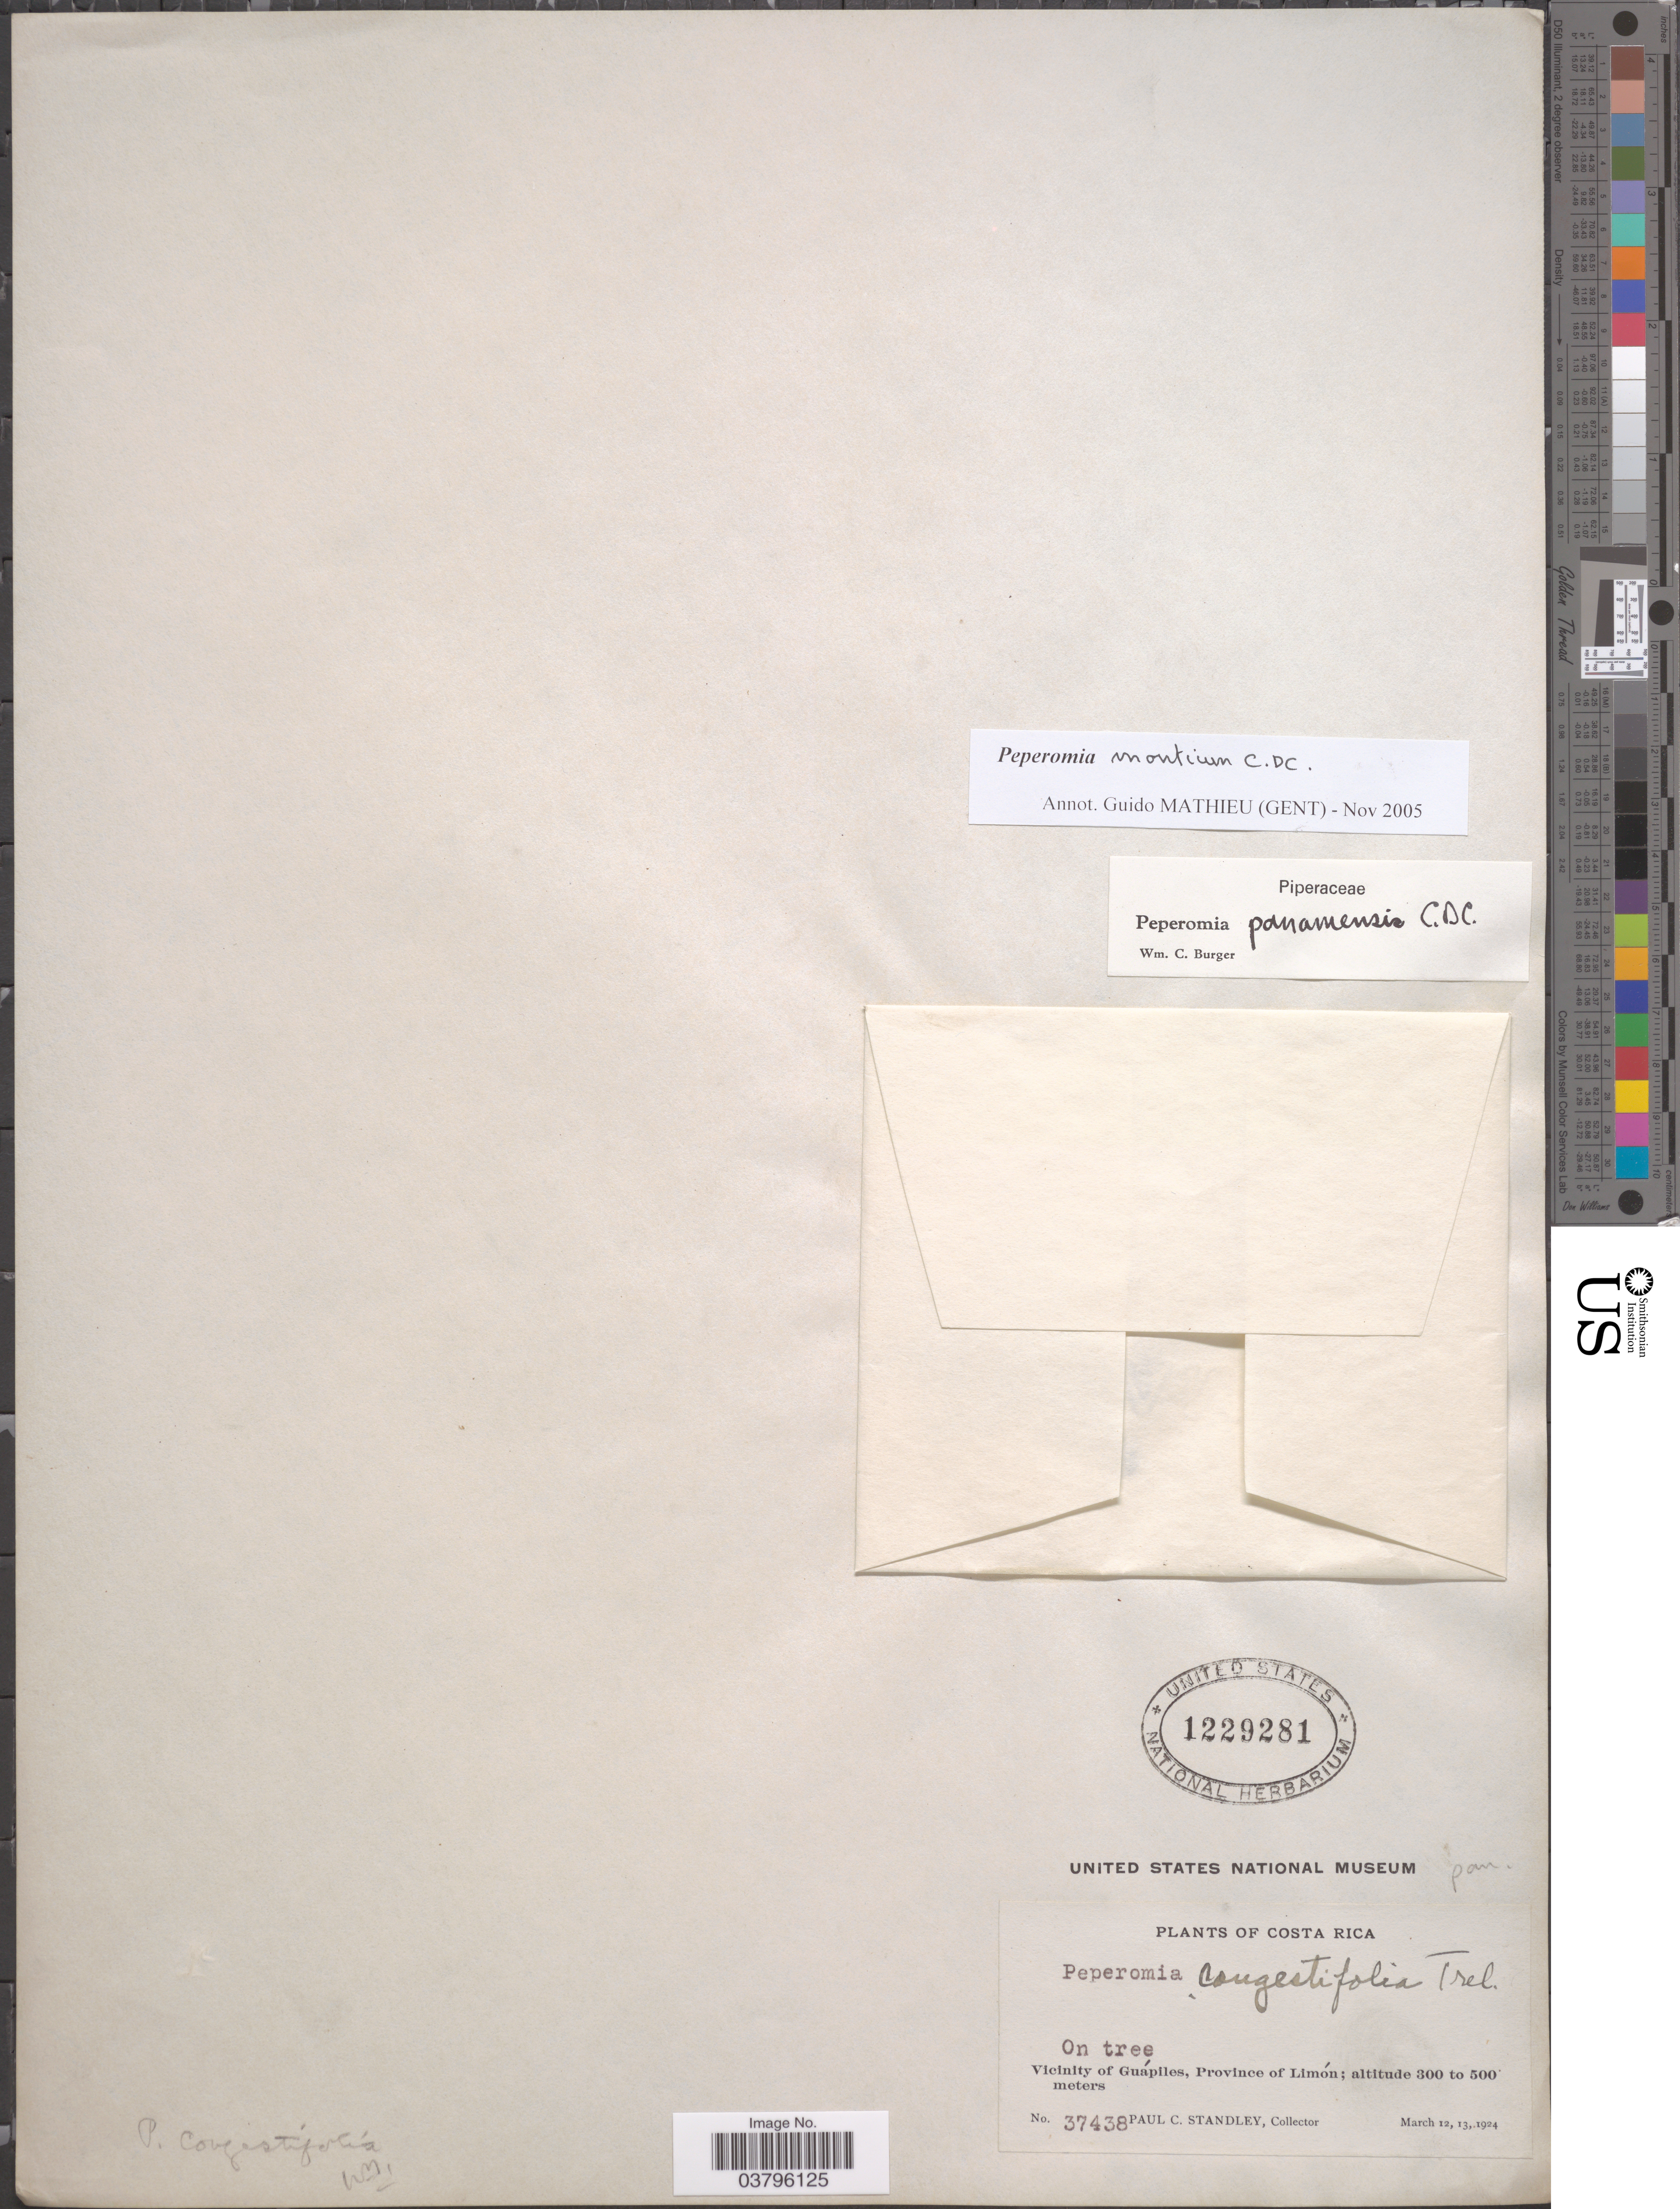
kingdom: Plantae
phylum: Tracheophyta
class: Magnoliopsida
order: Piperales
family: Piperaceae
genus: Peperomia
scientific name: Peperomia montium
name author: C. DC.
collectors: P. C. Standley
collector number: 37438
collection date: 1924-03-12/1924-03-13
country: Costa Rica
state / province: Limón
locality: Vicinity of Guápiles.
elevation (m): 300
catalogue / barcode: US 1229281